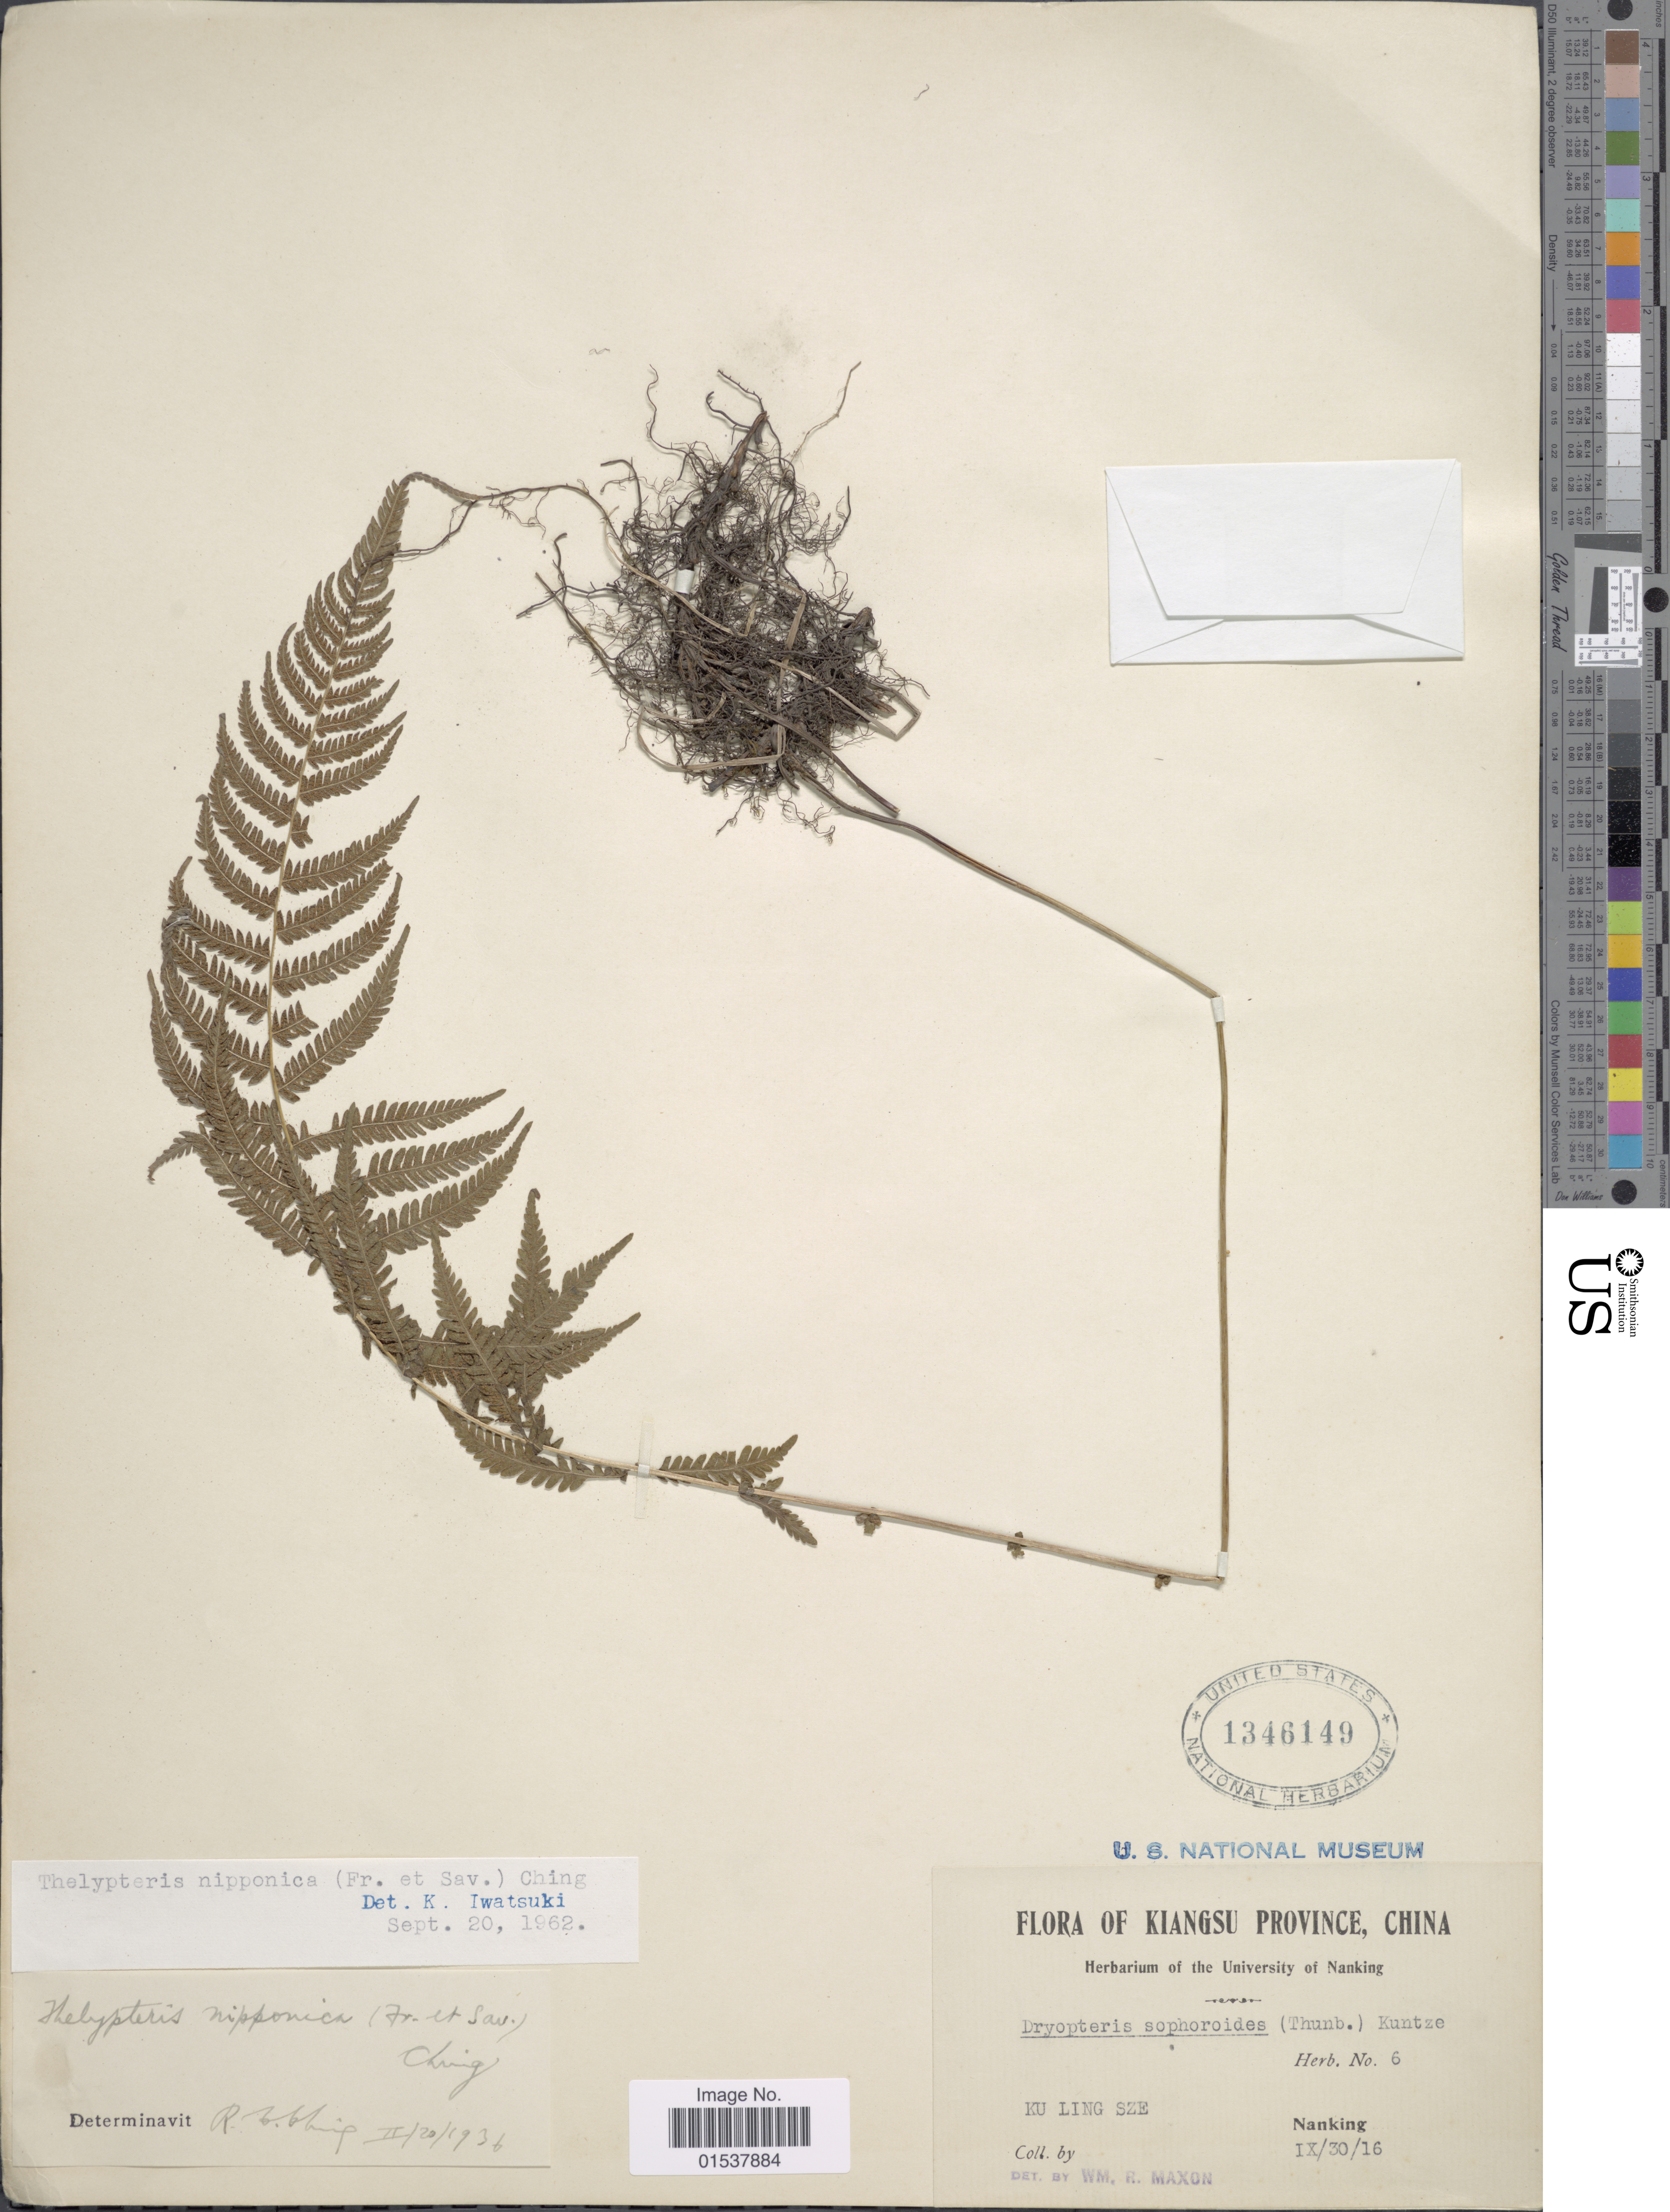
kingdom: Plantae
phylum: Tracheophyta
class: Polypodiopsida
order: Polypodiales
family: Thelypteridaceae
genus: Parathelypteris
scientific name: Parathelypteris nipponica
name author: (Franch. & Sav.) Ching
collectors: ex herb. University of Nanking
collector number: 6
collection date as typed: Transcribed d/m/y: 30/9/16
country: China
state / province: Jiangsu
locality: Kiangsu Province, Ku Ling Sze, Nanking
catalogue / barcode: US 1346149